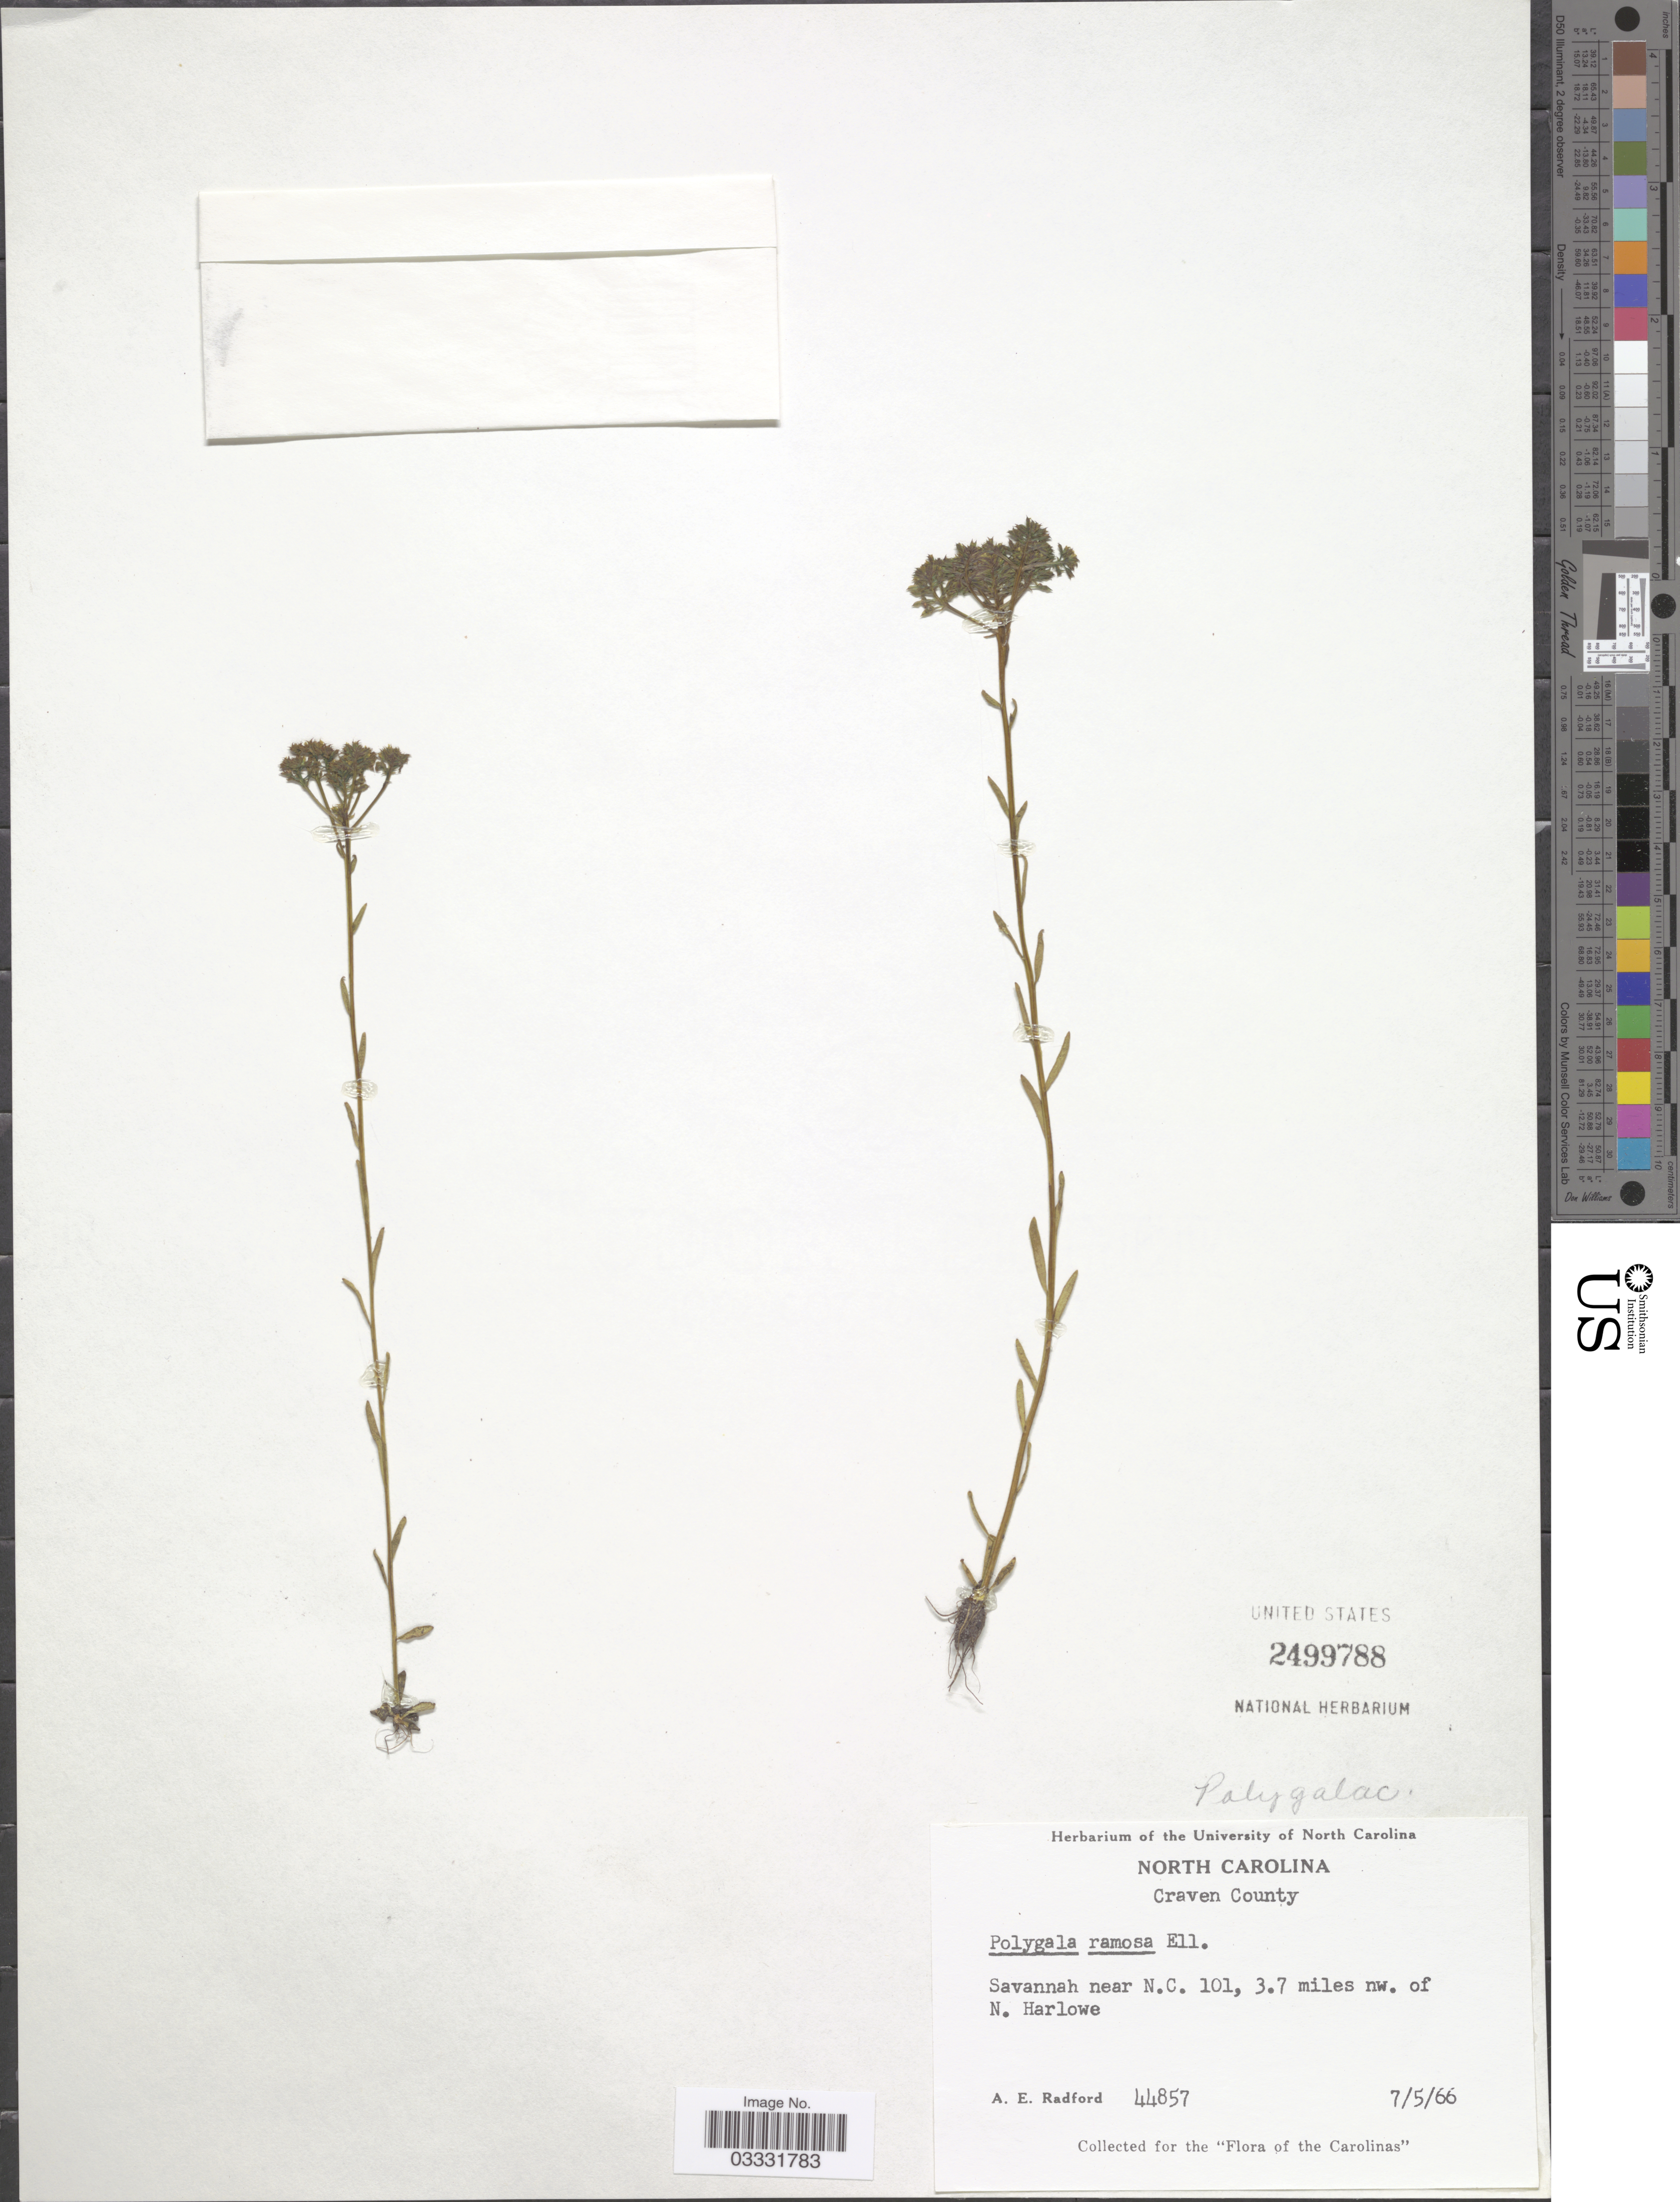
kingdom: Plantae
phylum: Tracheophyta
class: Magnoliopsida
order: Fabales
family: Polygalaceae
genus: Polygala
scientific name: Polygala ramosa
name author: Elliott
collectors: A. E. Radford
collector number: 44857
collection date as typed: Transcribed d/m/y: 5/7/66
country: United States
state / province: North Carolina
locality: Craven County. Savannah near N.C. 101, 3.7 miles nw. of N. Harlowe.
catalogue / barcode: US 2499788